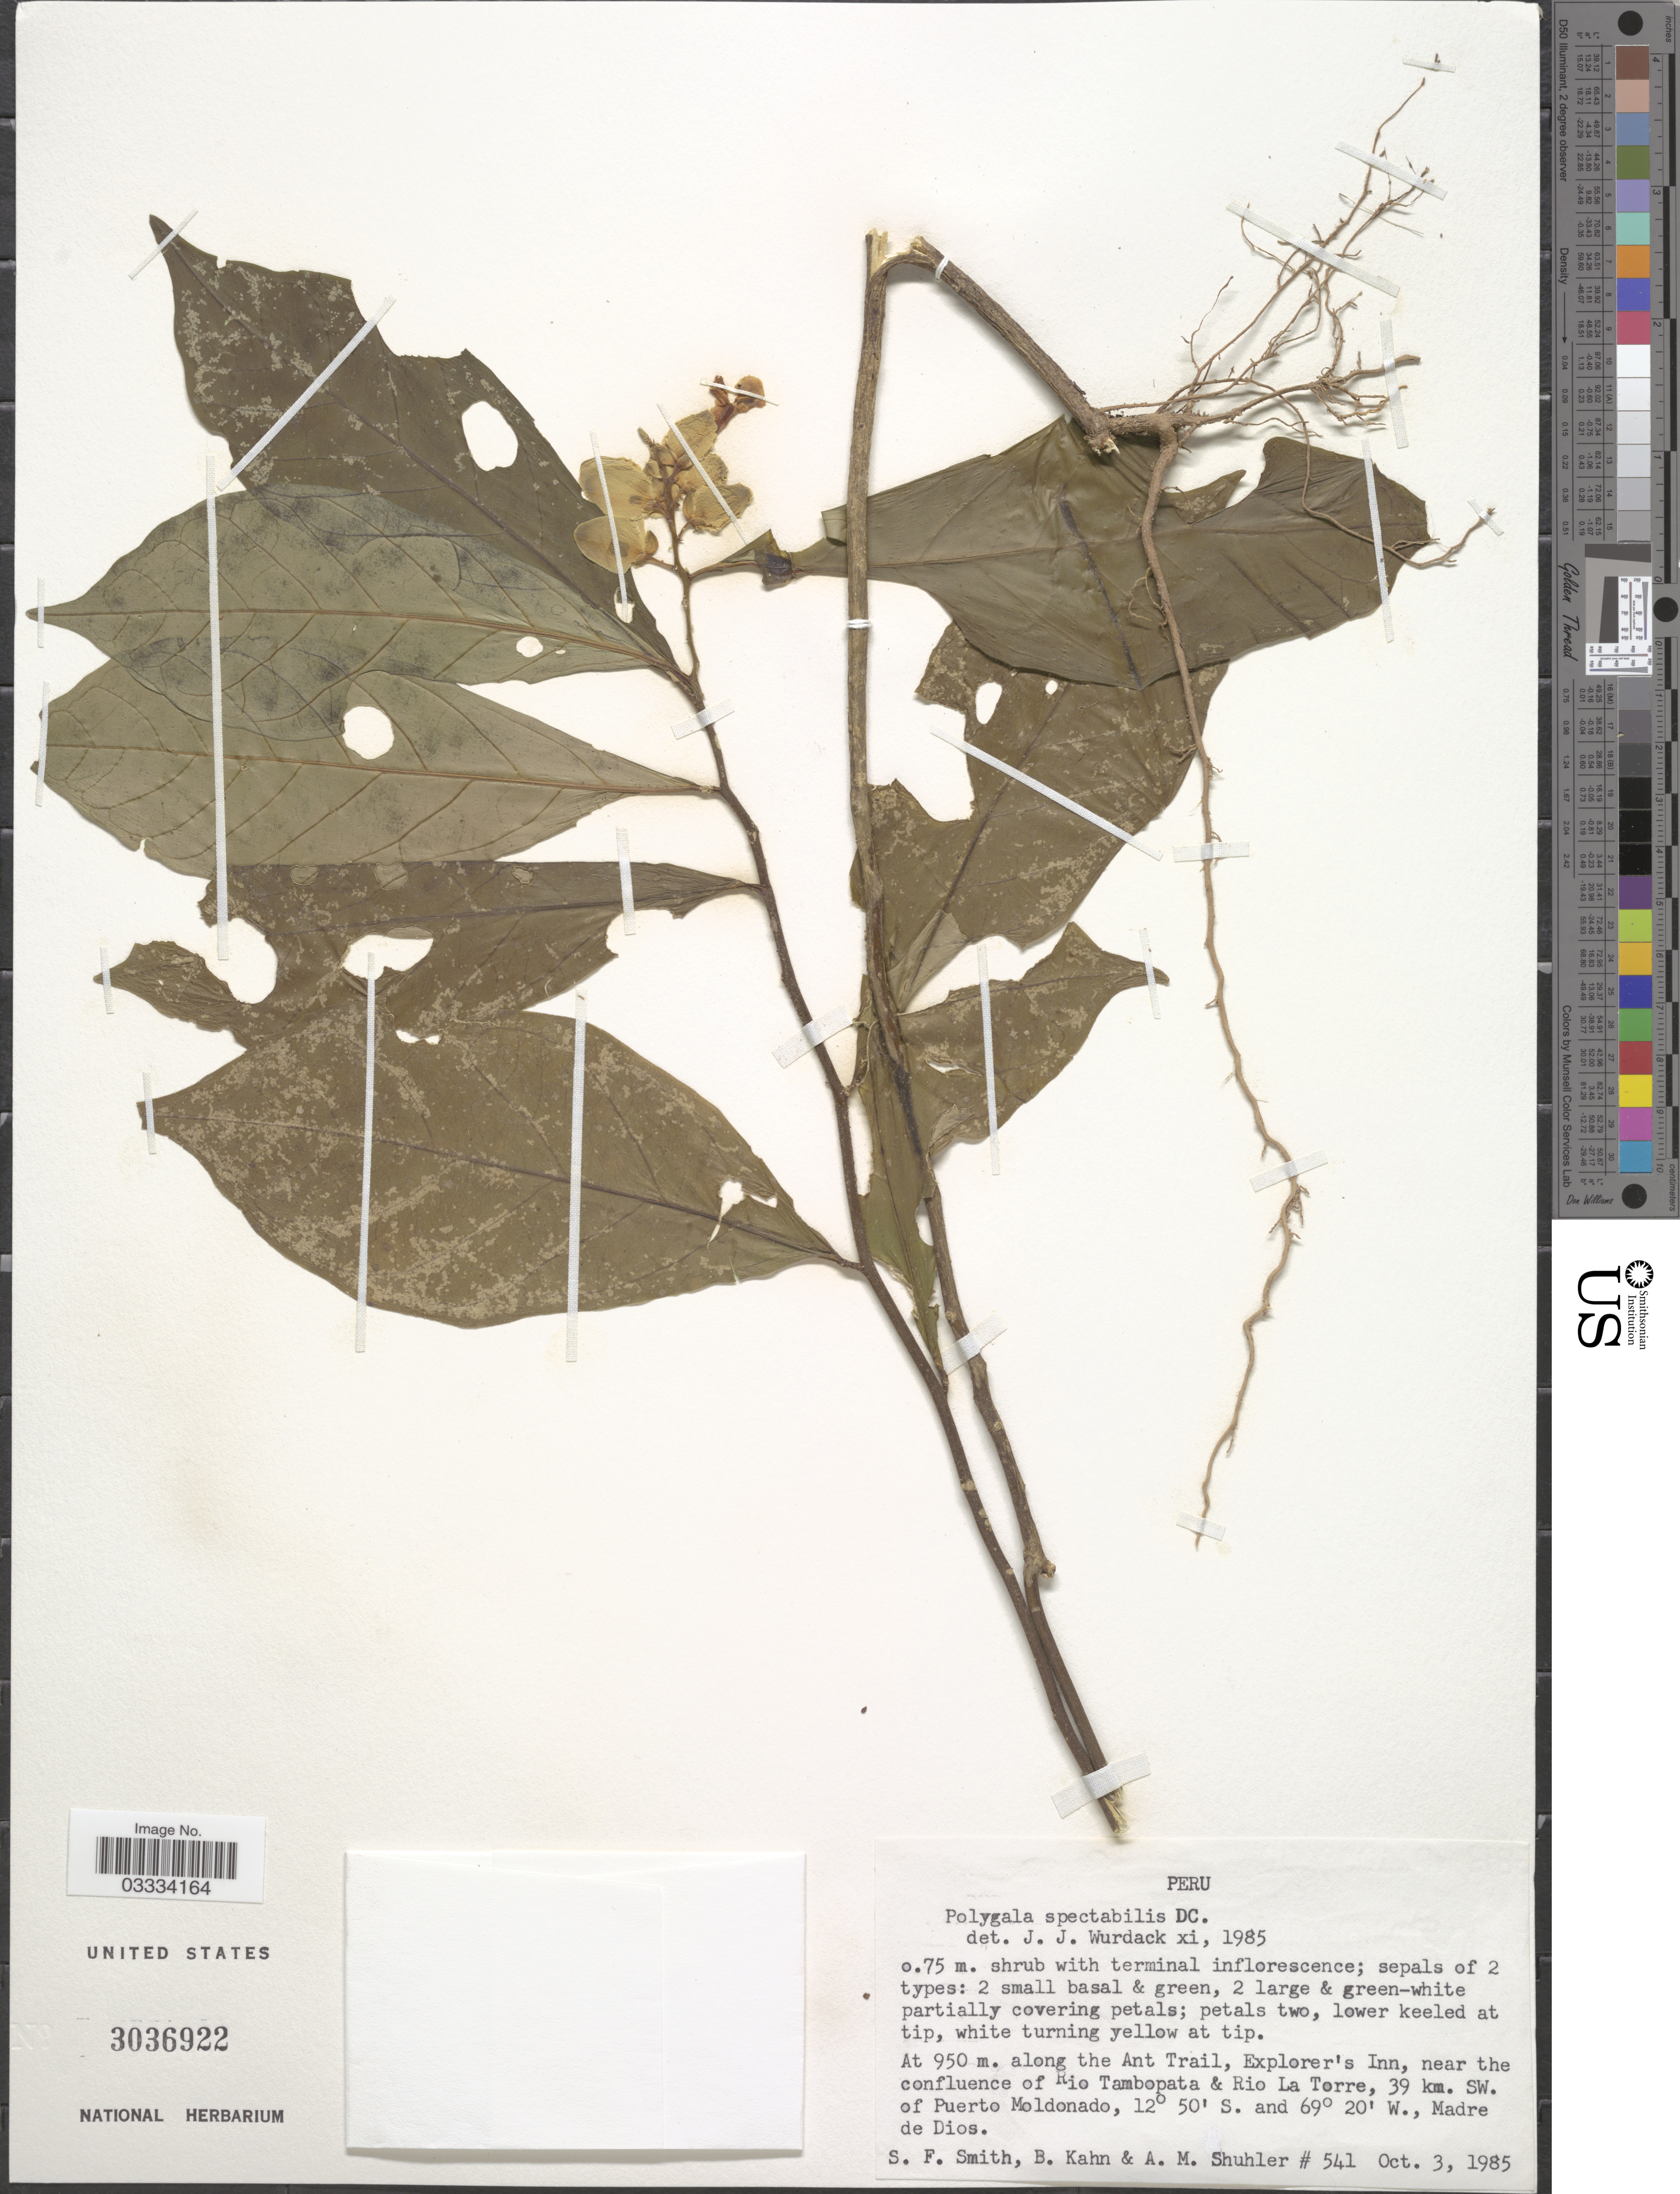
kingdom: Plantae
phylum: Tracheophyta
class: Magnoliopsida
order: Fabales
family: Polygalaceae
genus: Caamembeca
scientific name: Caamembeca spectabilis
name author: (DC.) J.F.B. Pastore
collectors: S.F. Smith, B. Kahn & A. Shuhler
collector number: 541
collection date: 1985-10-03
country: Peru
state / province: Madre de Dios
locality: Along the Ant Trail, Explorer's Inn, near the confluence of Rio Tambopata & Rio La Torre, 39 km. SW. of Puerto Maldonado.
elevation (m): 950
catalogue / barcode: US 3036922